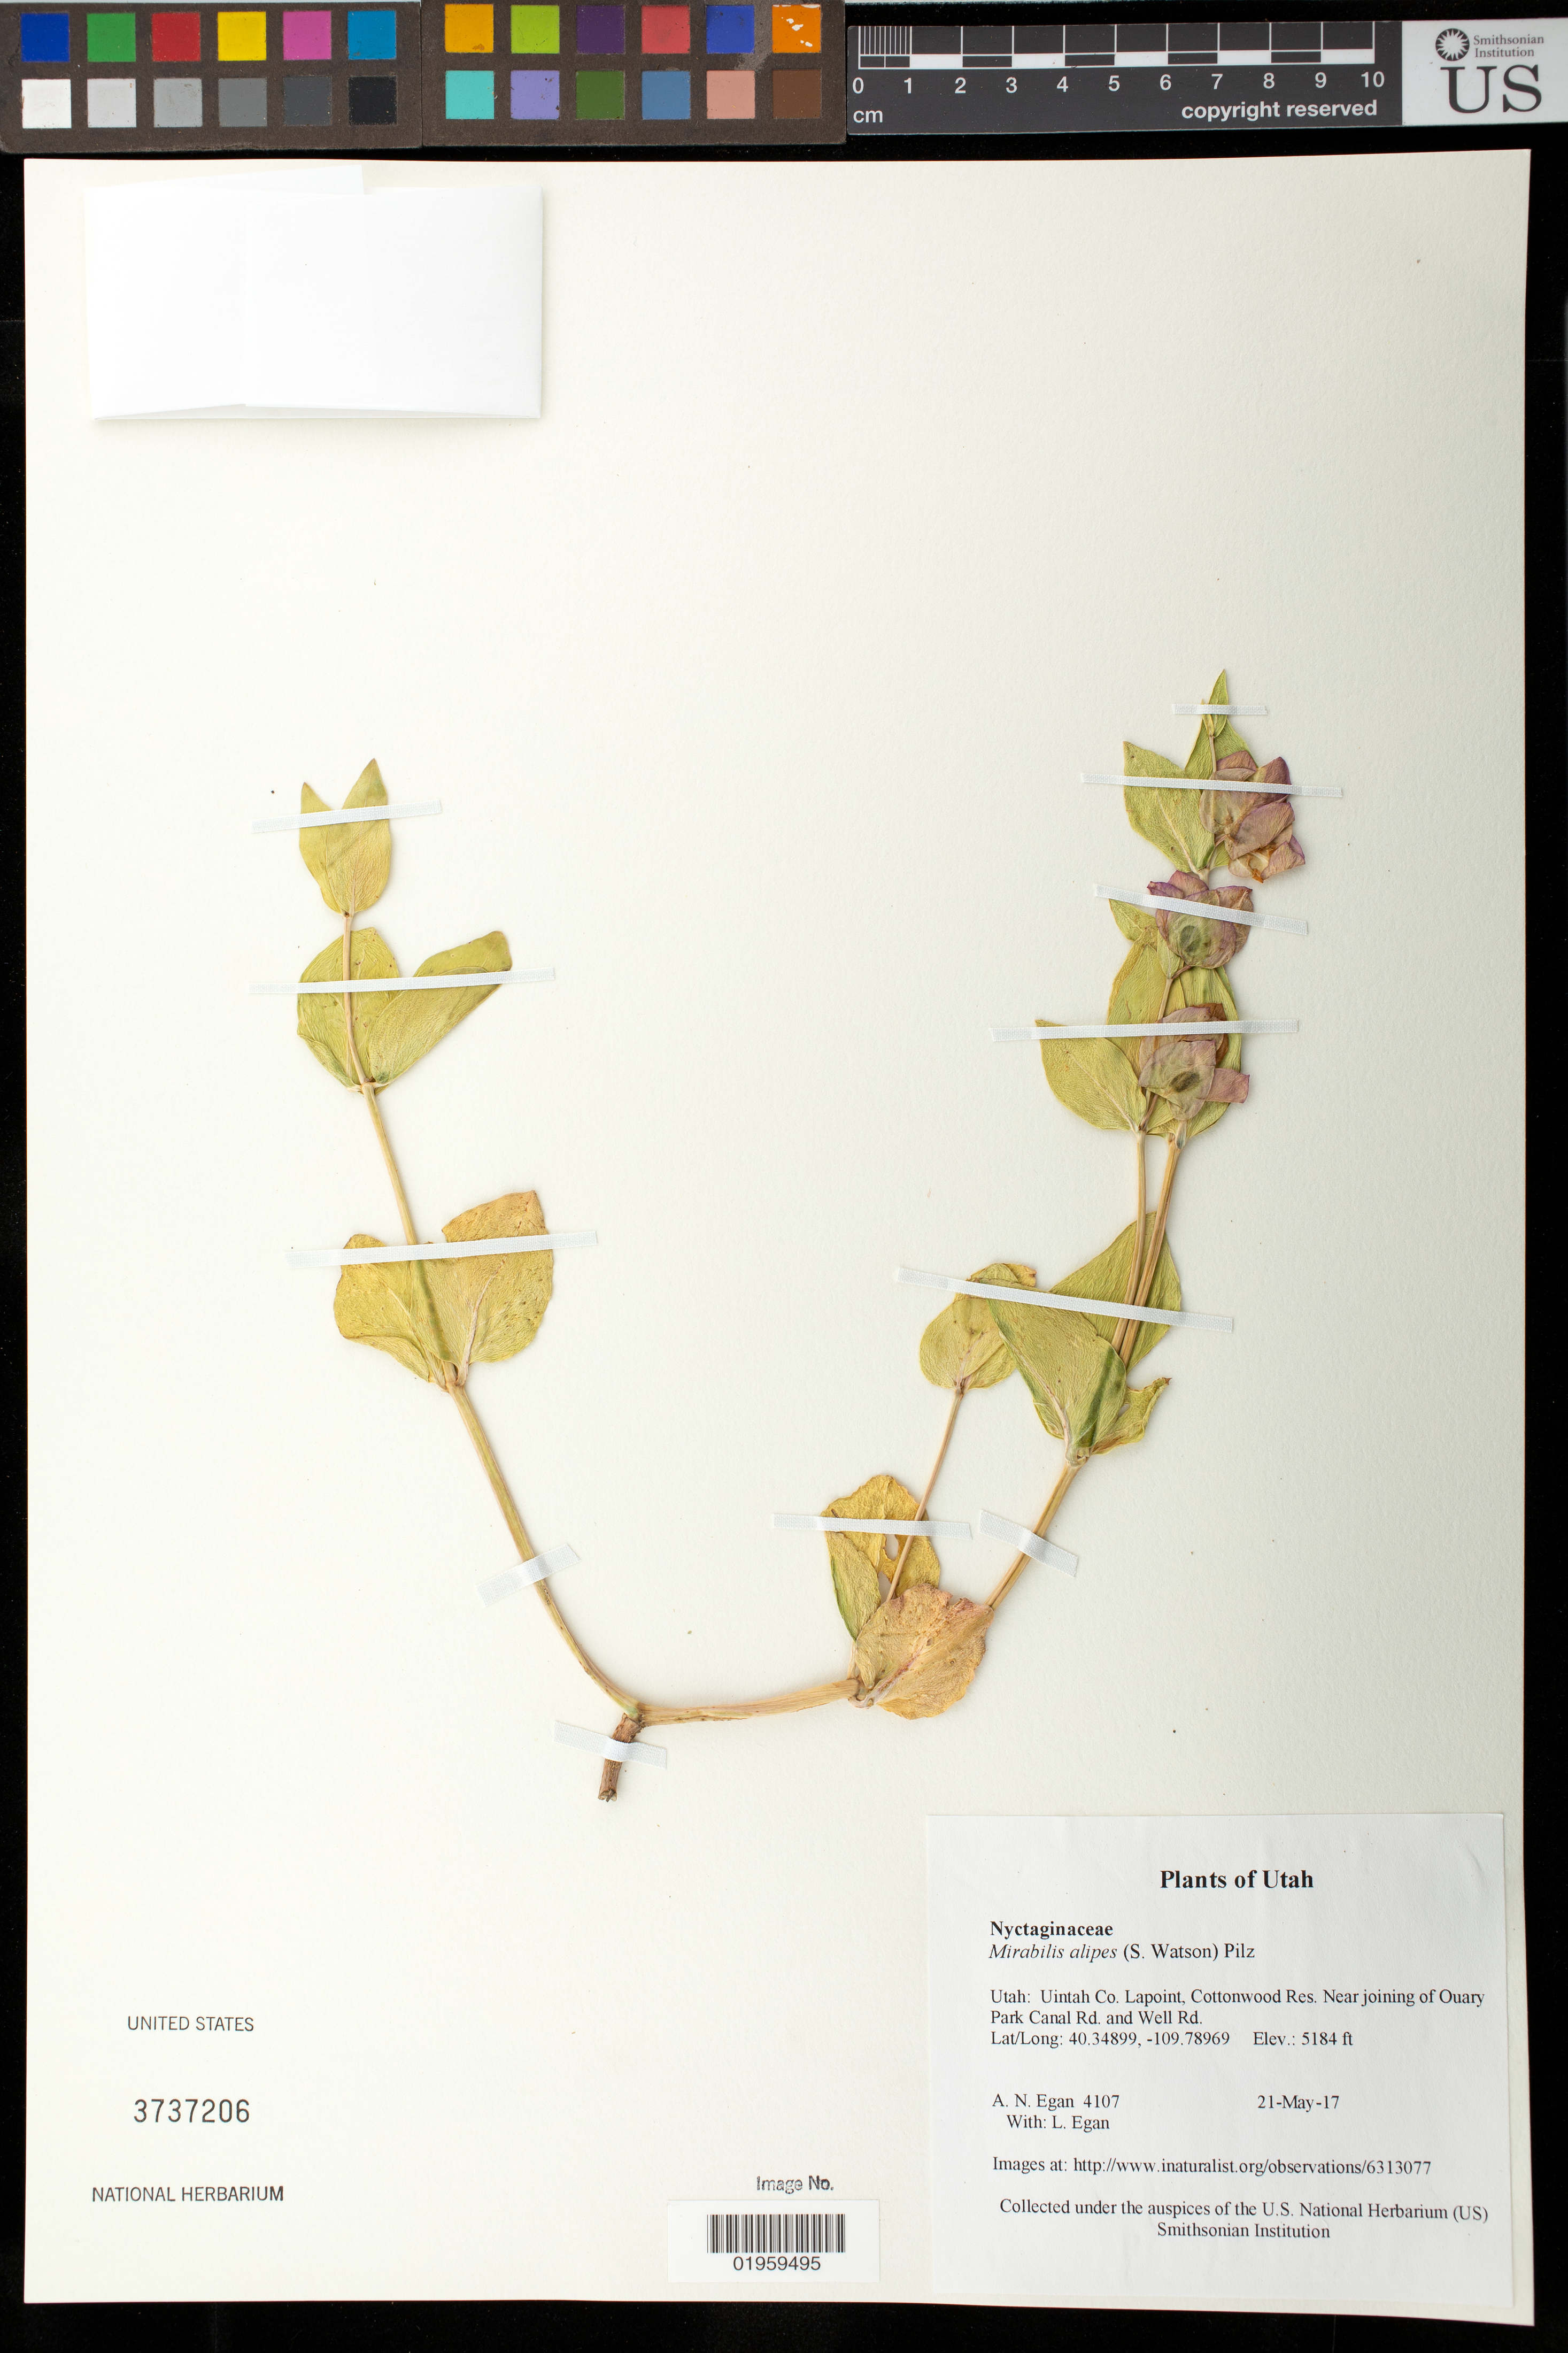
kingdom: Plantae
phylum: Tracheophyta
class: Magnoliopsida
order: Caryophyllales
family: Nyctaginaceae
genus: Mirabilis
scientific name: Mirabilis alipes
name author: (S. Watson) Pilz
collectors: A. N. Egan & L. Egan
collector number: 4107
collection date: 2017-05-21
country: United States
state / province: Utah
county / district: Uintah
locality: Lapoint, Cottonwood Res. Near joining of Ouary Park Canal Rd. and Well Rd.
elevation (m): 1580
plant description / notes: http://www.inaturalist.org/observations/6313077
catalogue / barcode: US 3737206